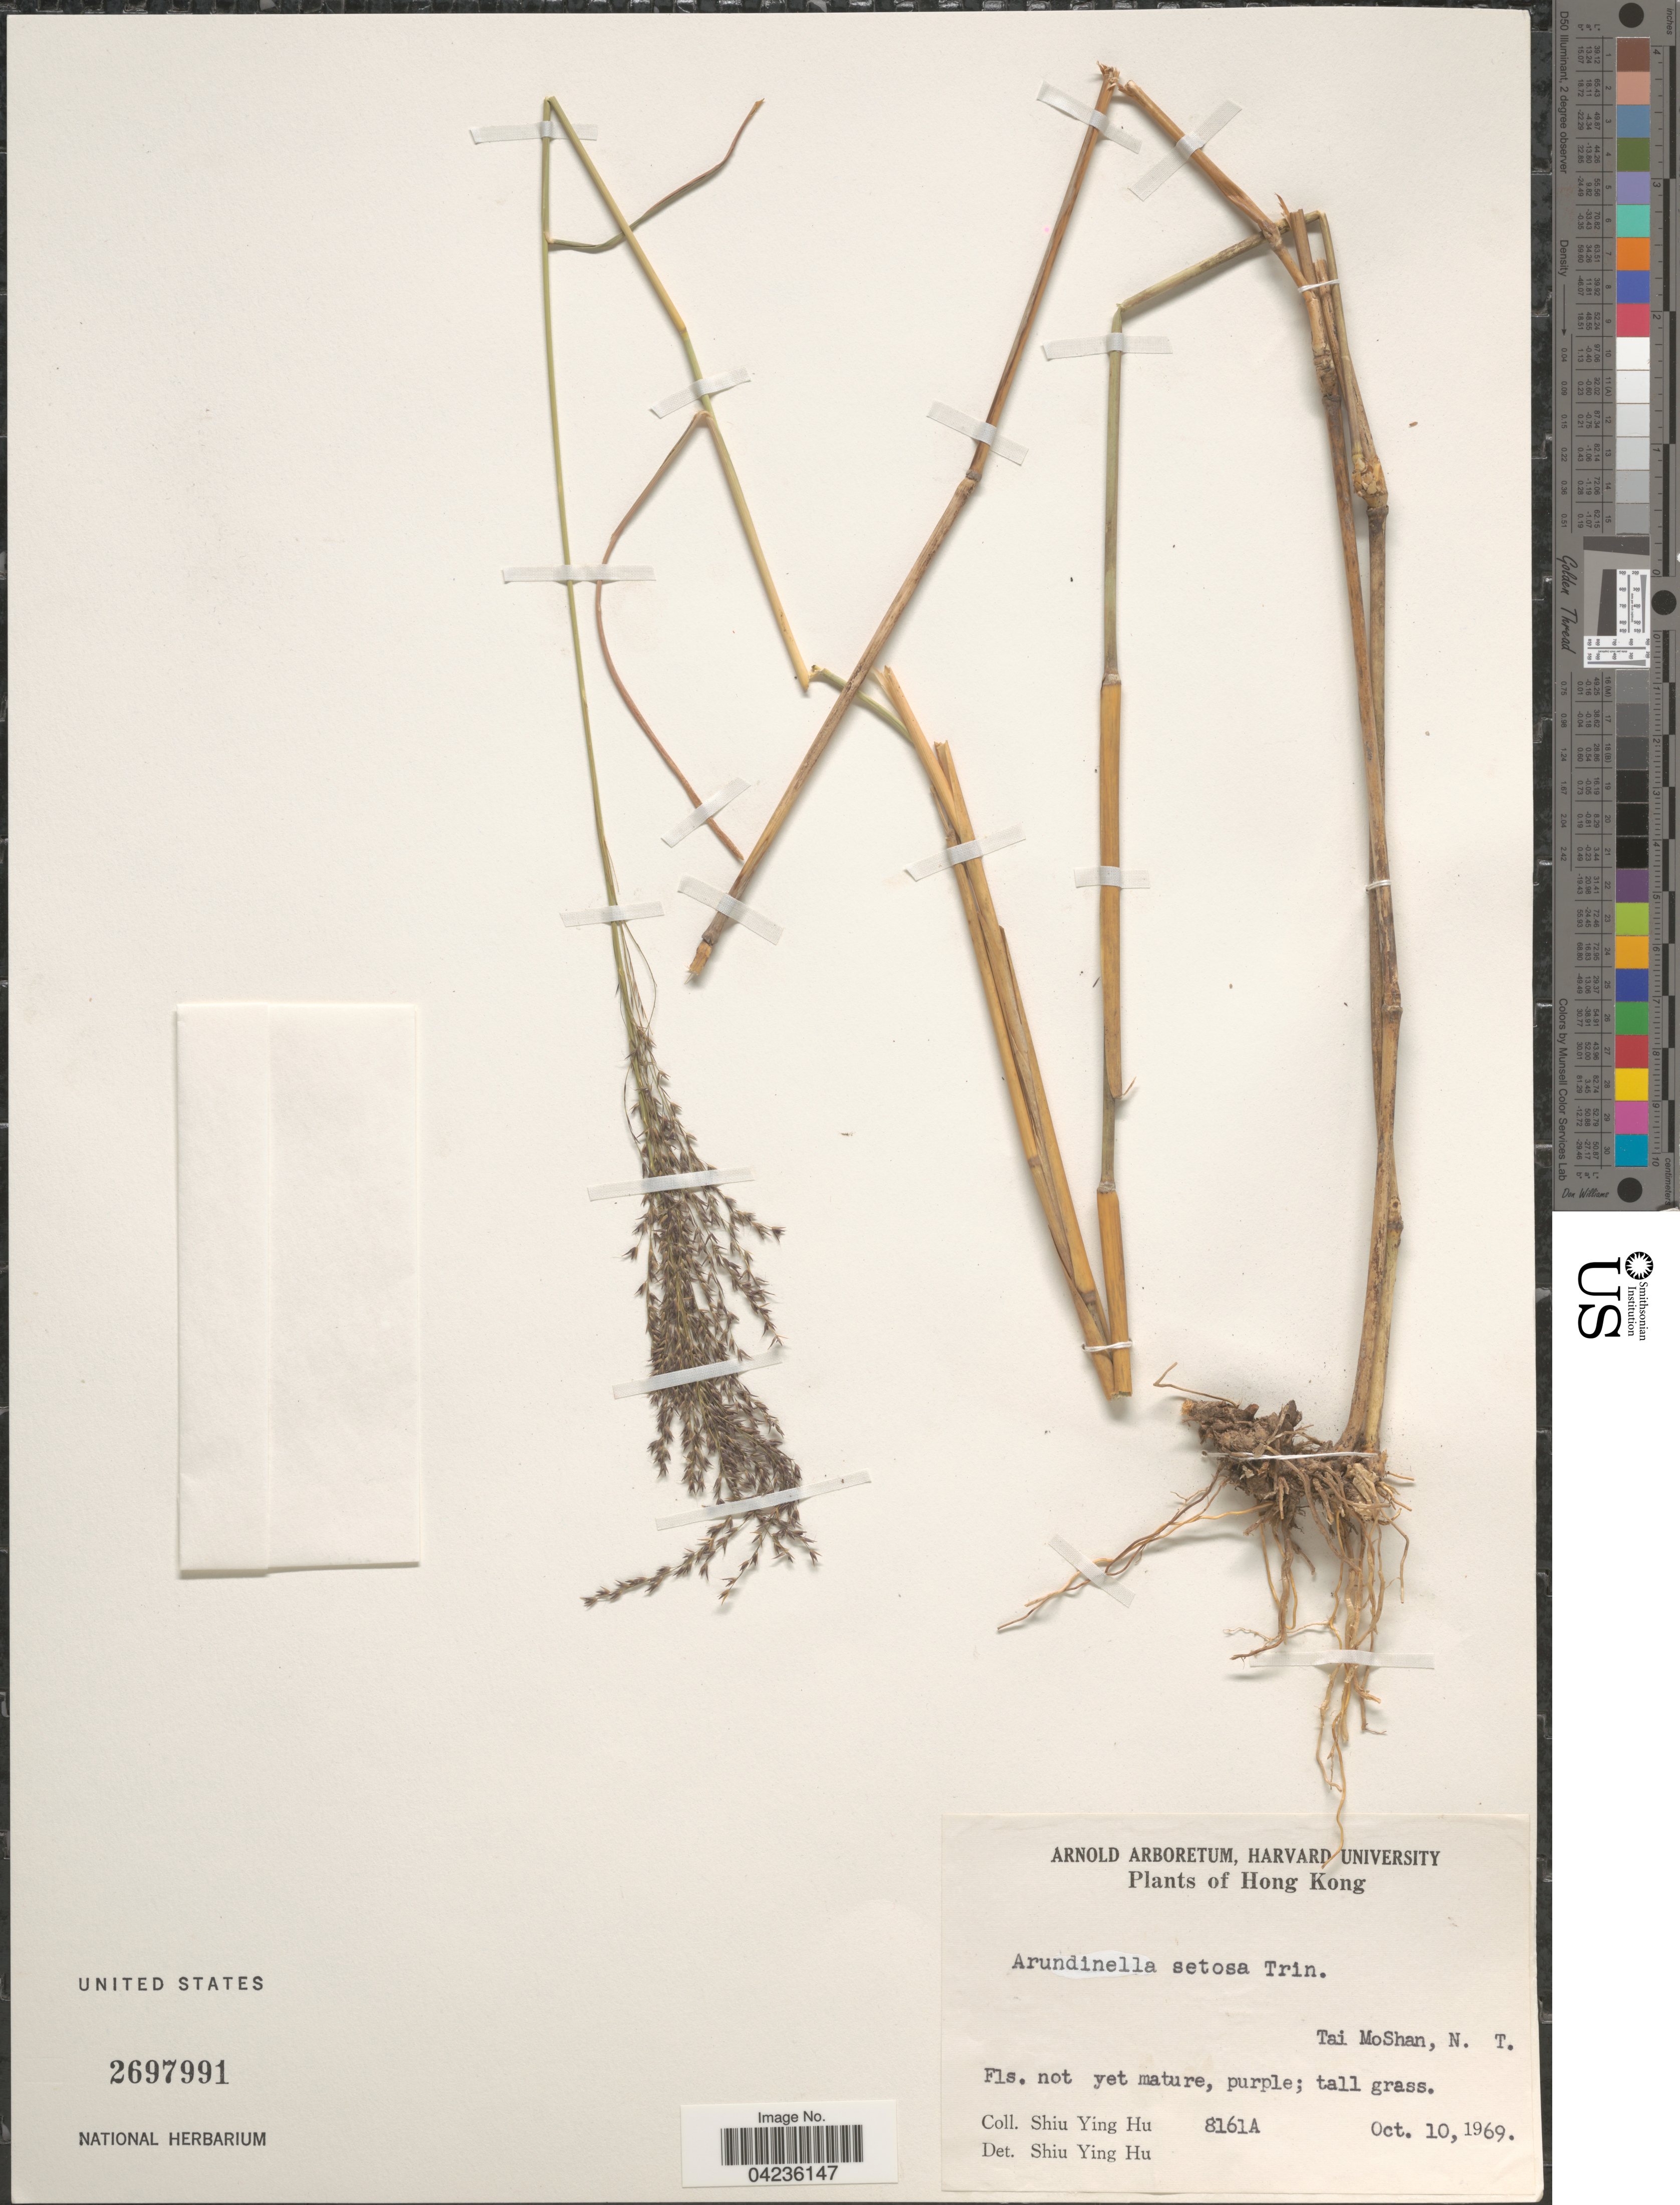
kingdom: Plantae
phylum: Tracheophyta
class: Liliopsida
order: Poales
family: Poaceae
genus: Arundinella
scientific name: Arundinella setosa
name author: Trin.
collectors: S. Y. Hu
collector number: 8161A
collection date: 1969-10-10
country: China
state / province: Hong Kong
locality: Tai MoShan, N. T.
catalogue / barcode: US 2697991